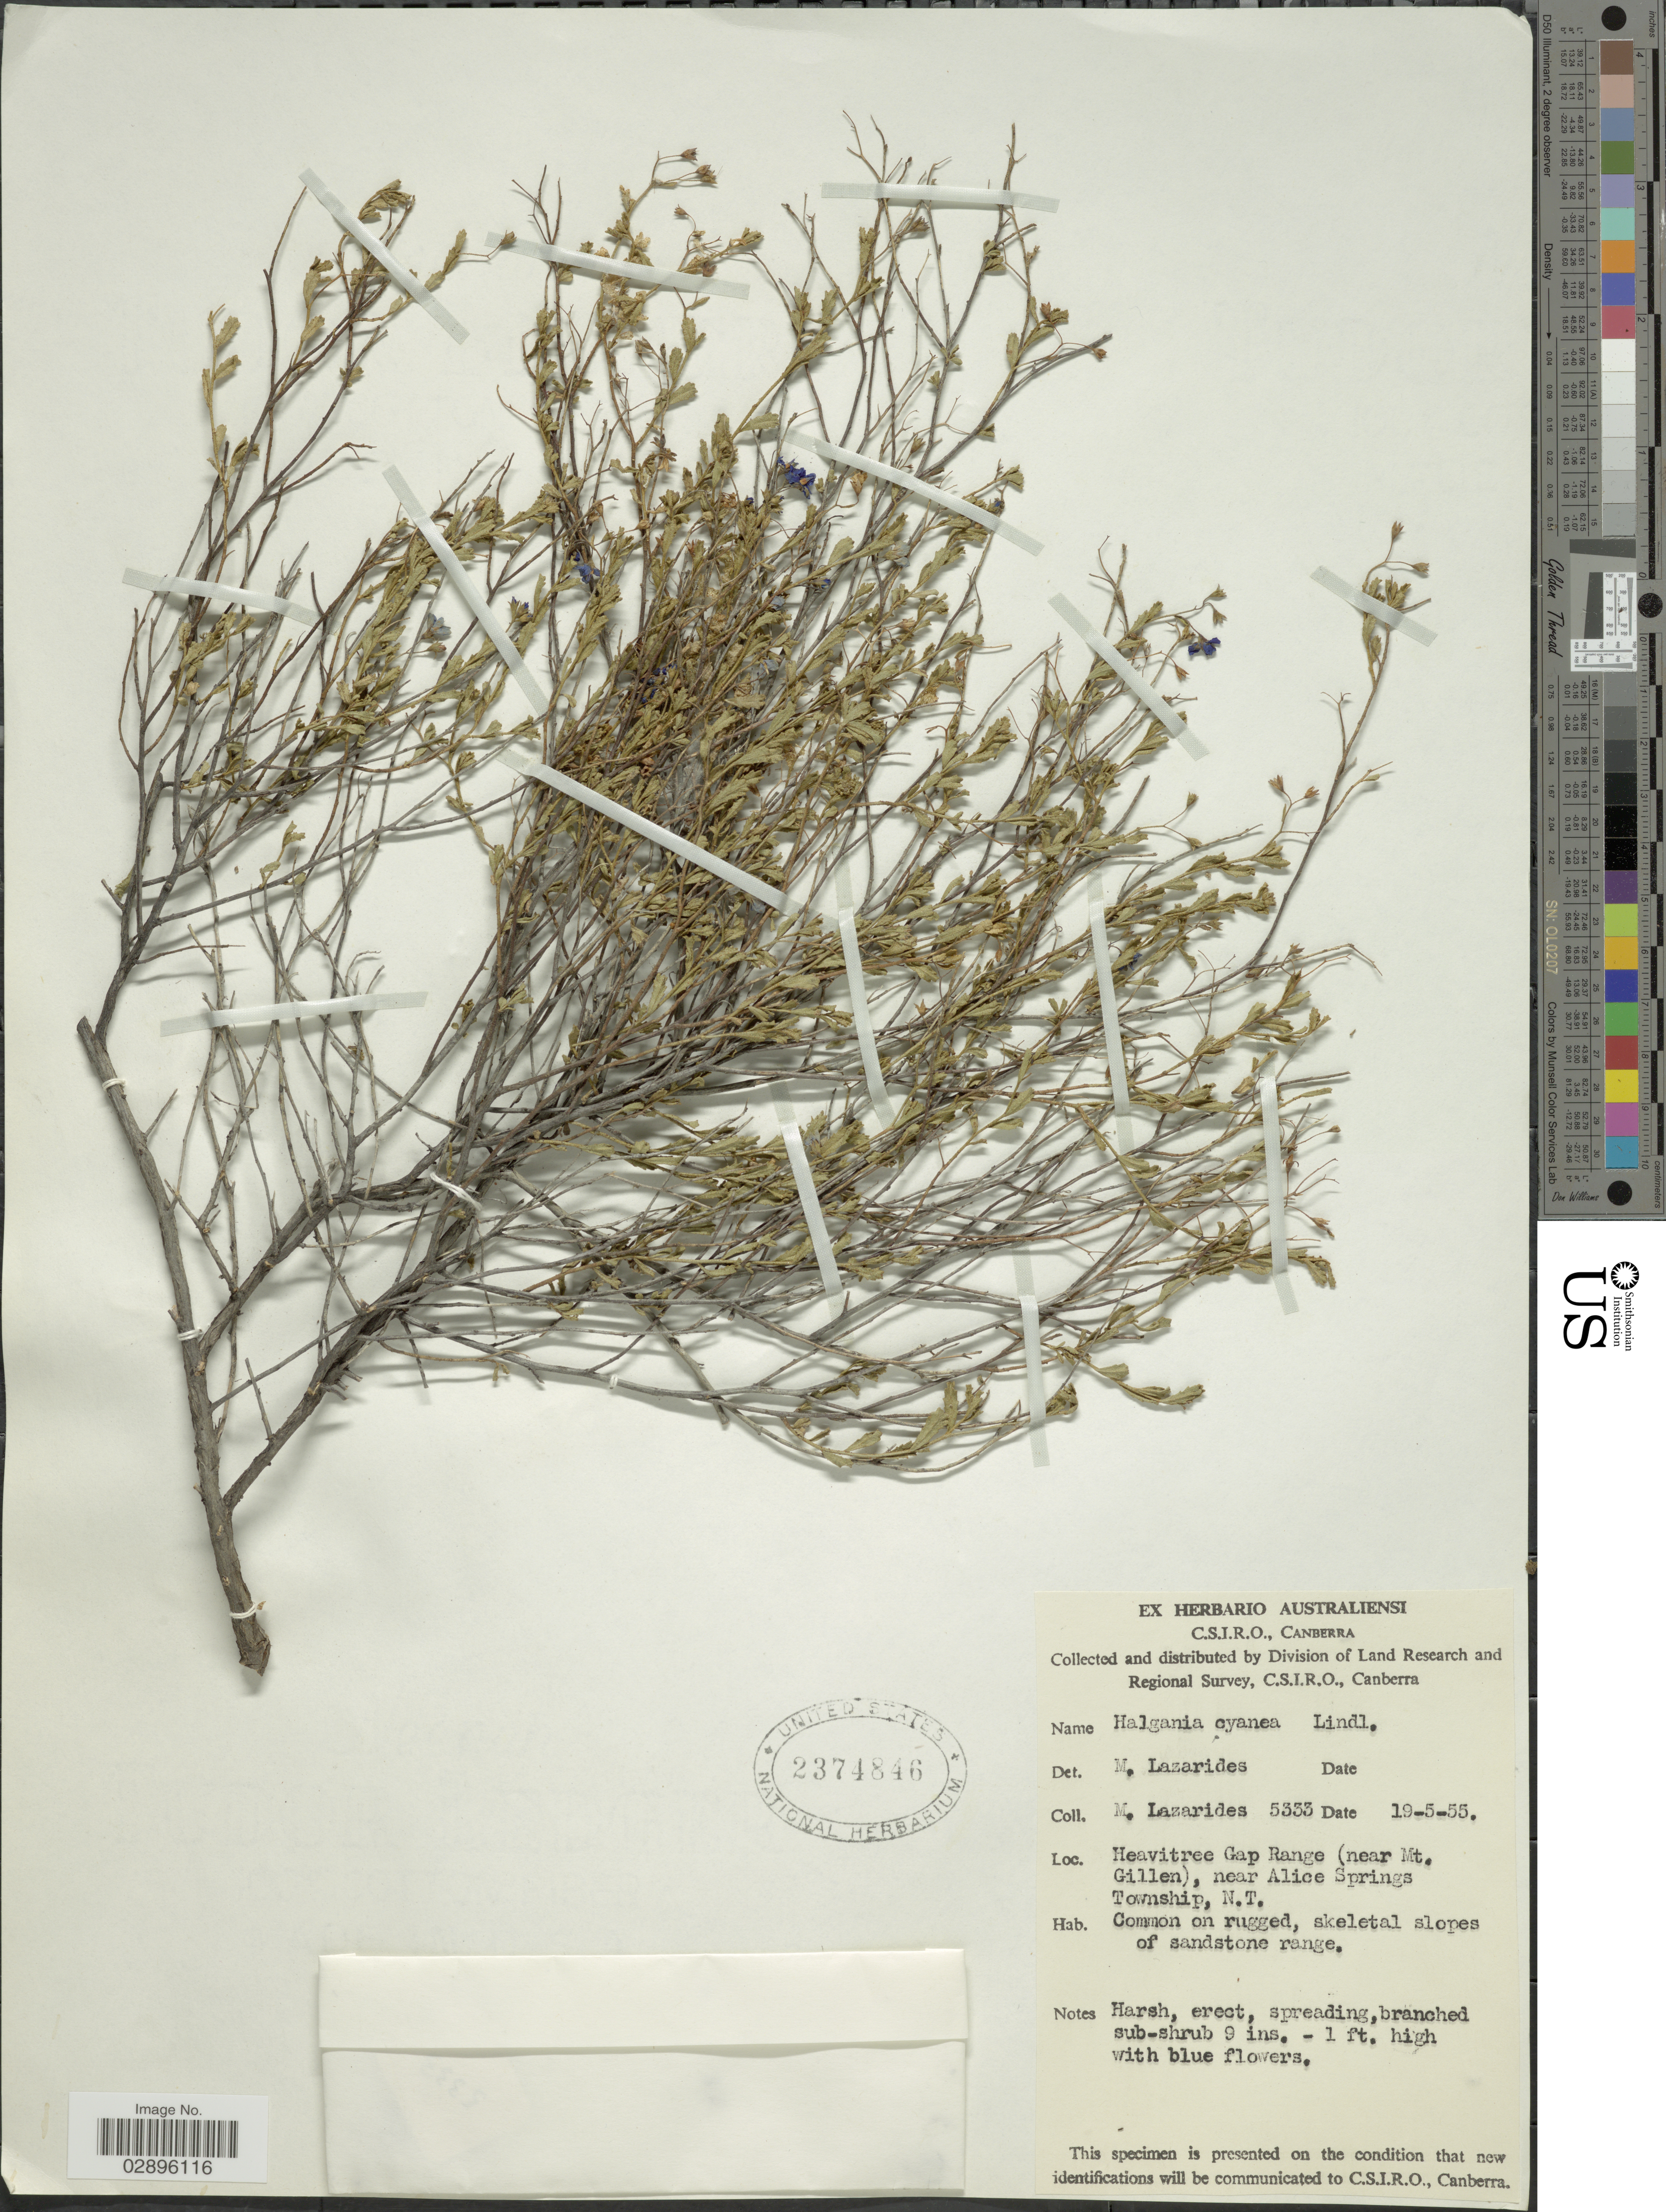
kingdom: Plantae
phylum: Tracheophyta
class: Magnoliopsida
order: Boraginales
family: Ehretiaceae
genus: Halgania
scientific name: Halgania cyanea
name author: Lindl.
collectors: M. Lazarides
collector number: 5333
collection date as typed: Transcribed d/m/y: 19/5/55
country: Australia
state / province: Northern Territory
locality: Heavitree Gap Range (near Mt. Gillen), near Alice Springs Township, N.T.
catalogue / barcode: US 2374846